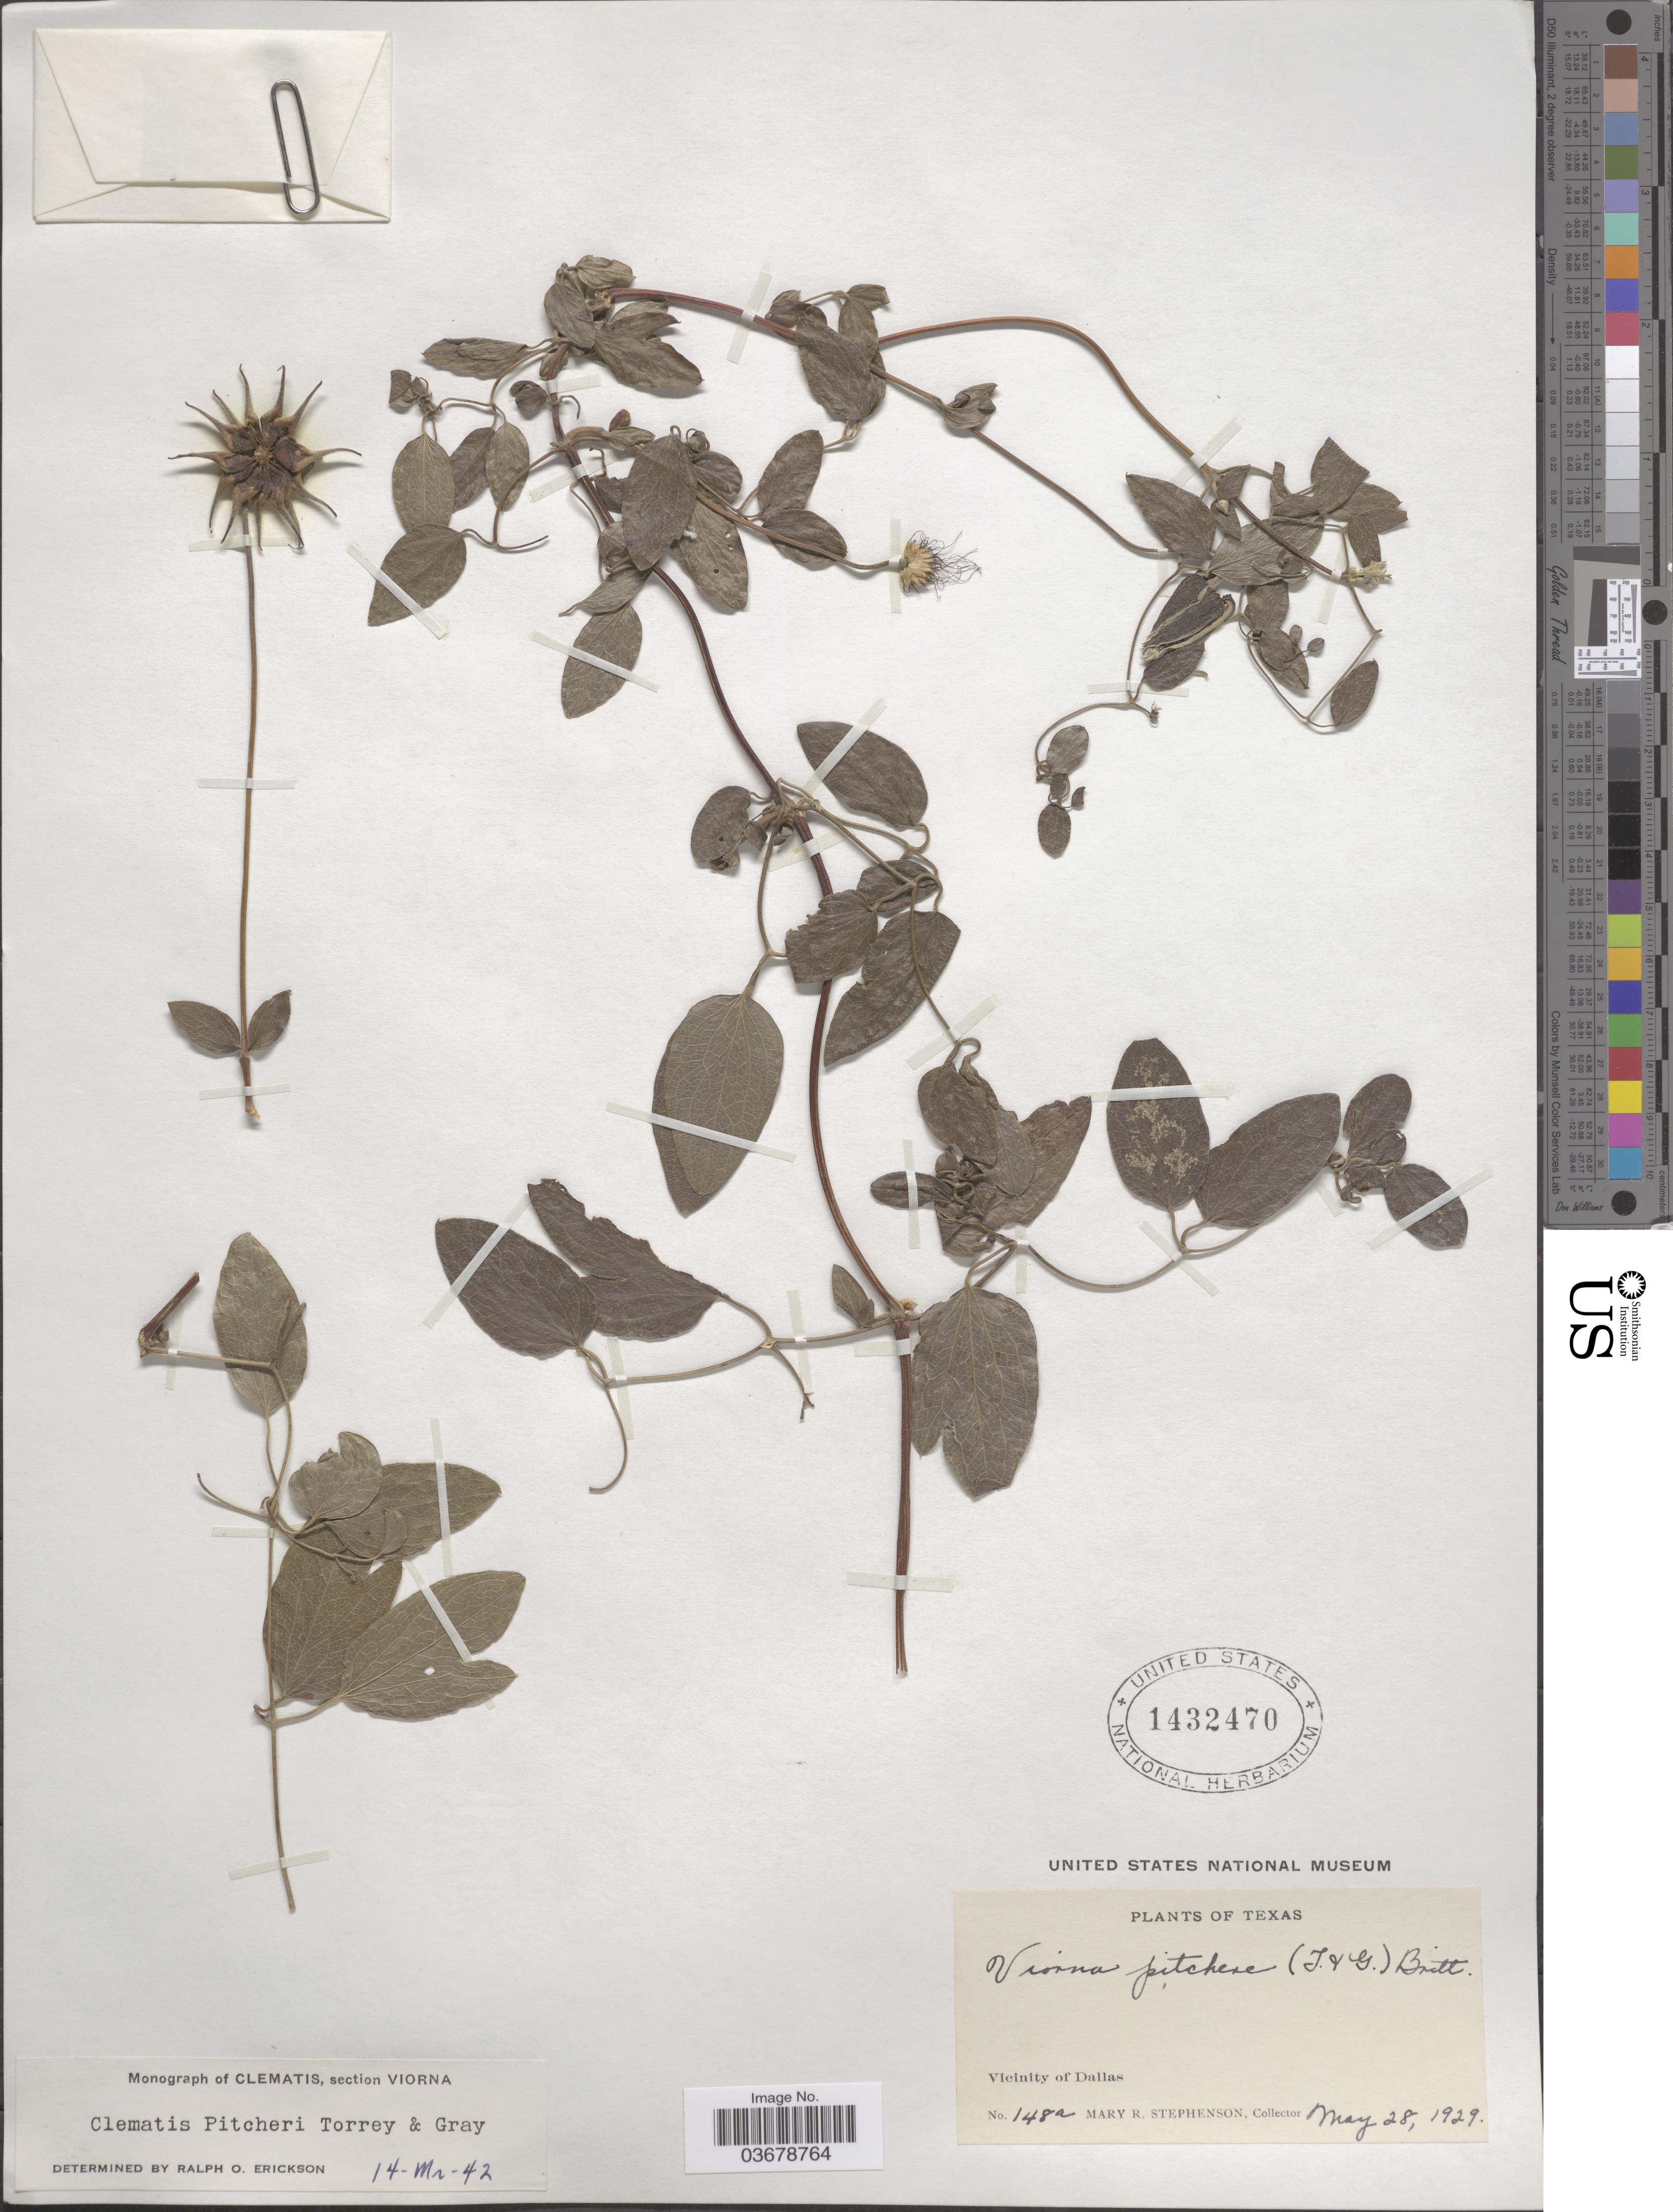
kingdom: Plantae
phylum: Tracheophyta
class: Magnoliopsida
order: Ranunculales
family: Ranunculaceae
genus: Clematis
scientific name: Clematis viorna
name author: L.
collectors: M. Stephenson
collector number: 148a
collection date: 1929-05-28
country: United States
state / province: Texas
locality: Vicinity of Dallas.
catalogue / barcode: US 1432470